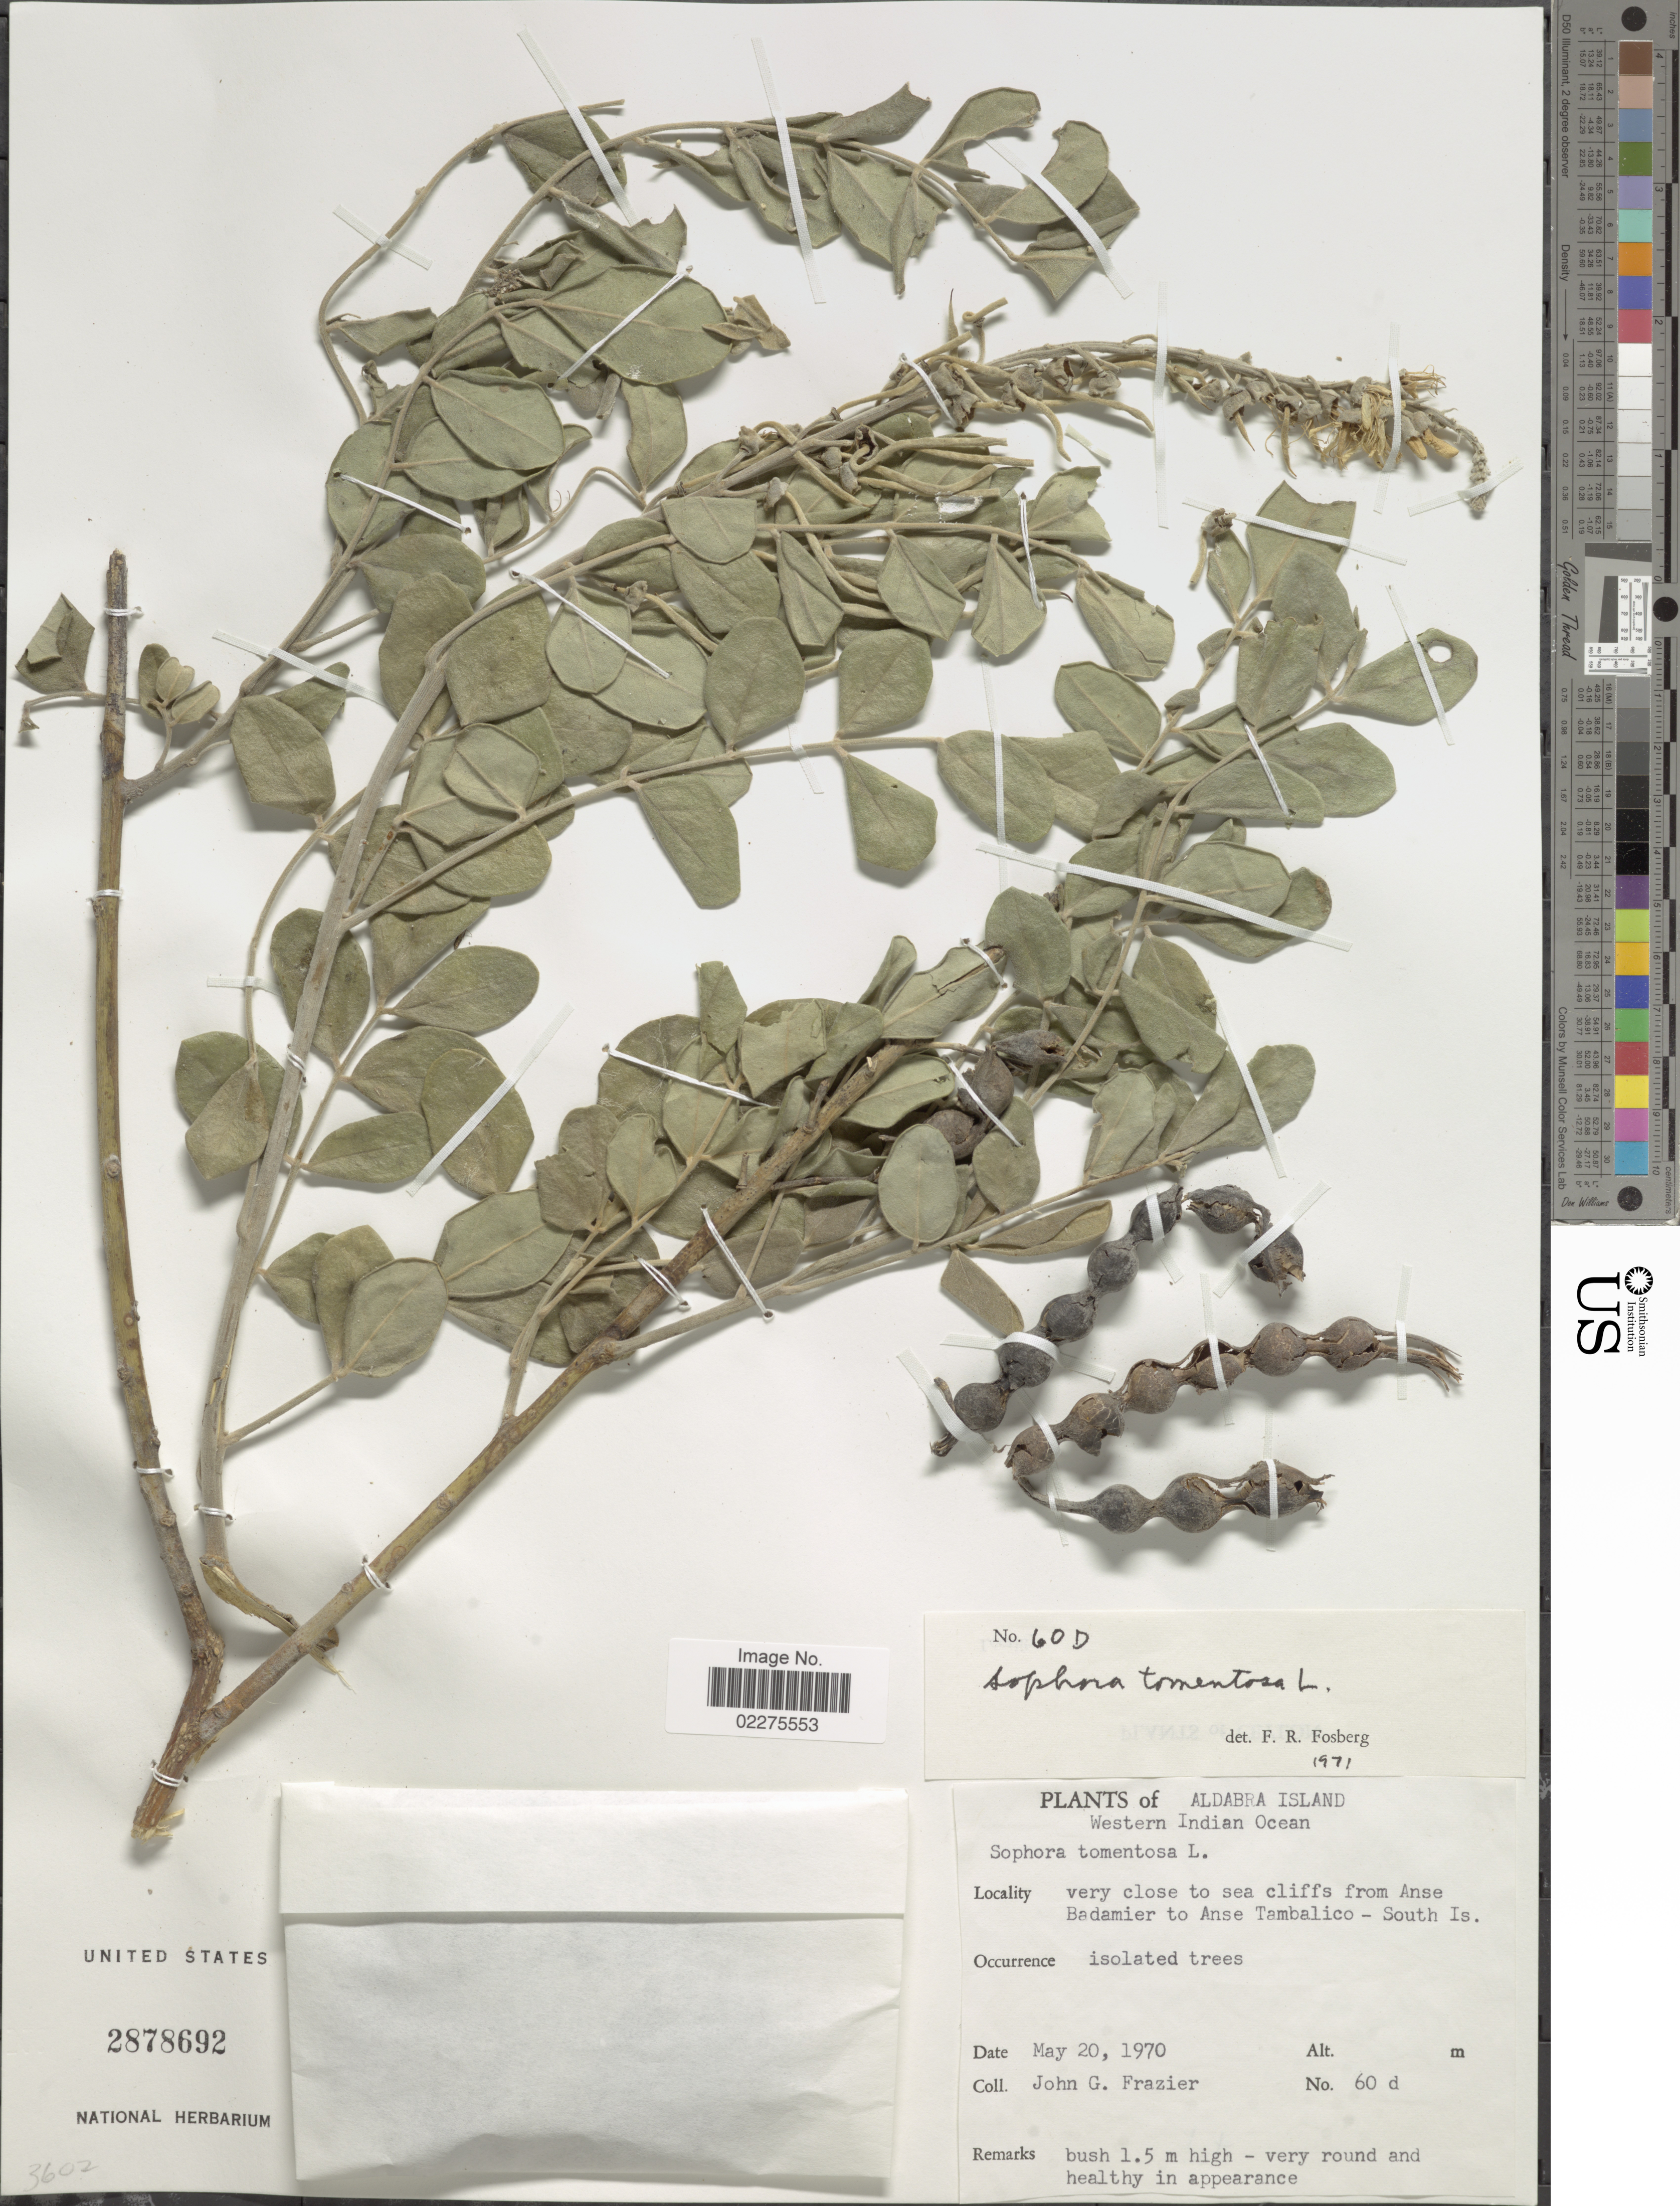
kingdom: Plantae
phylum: Tracheophyta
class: Magnoliopsida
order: Fabales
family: Fabaceae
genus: Sophora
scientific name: Sophora tomentosa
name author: L.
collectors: J. Frazier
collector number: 60 d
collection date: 1970-05-20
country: Seychelles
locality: Aldabra Island. Western Indian Ocean. very close to sea cliffs from Anse Badamier to Anse Tambalico - South Is.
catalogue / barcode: US 2878692